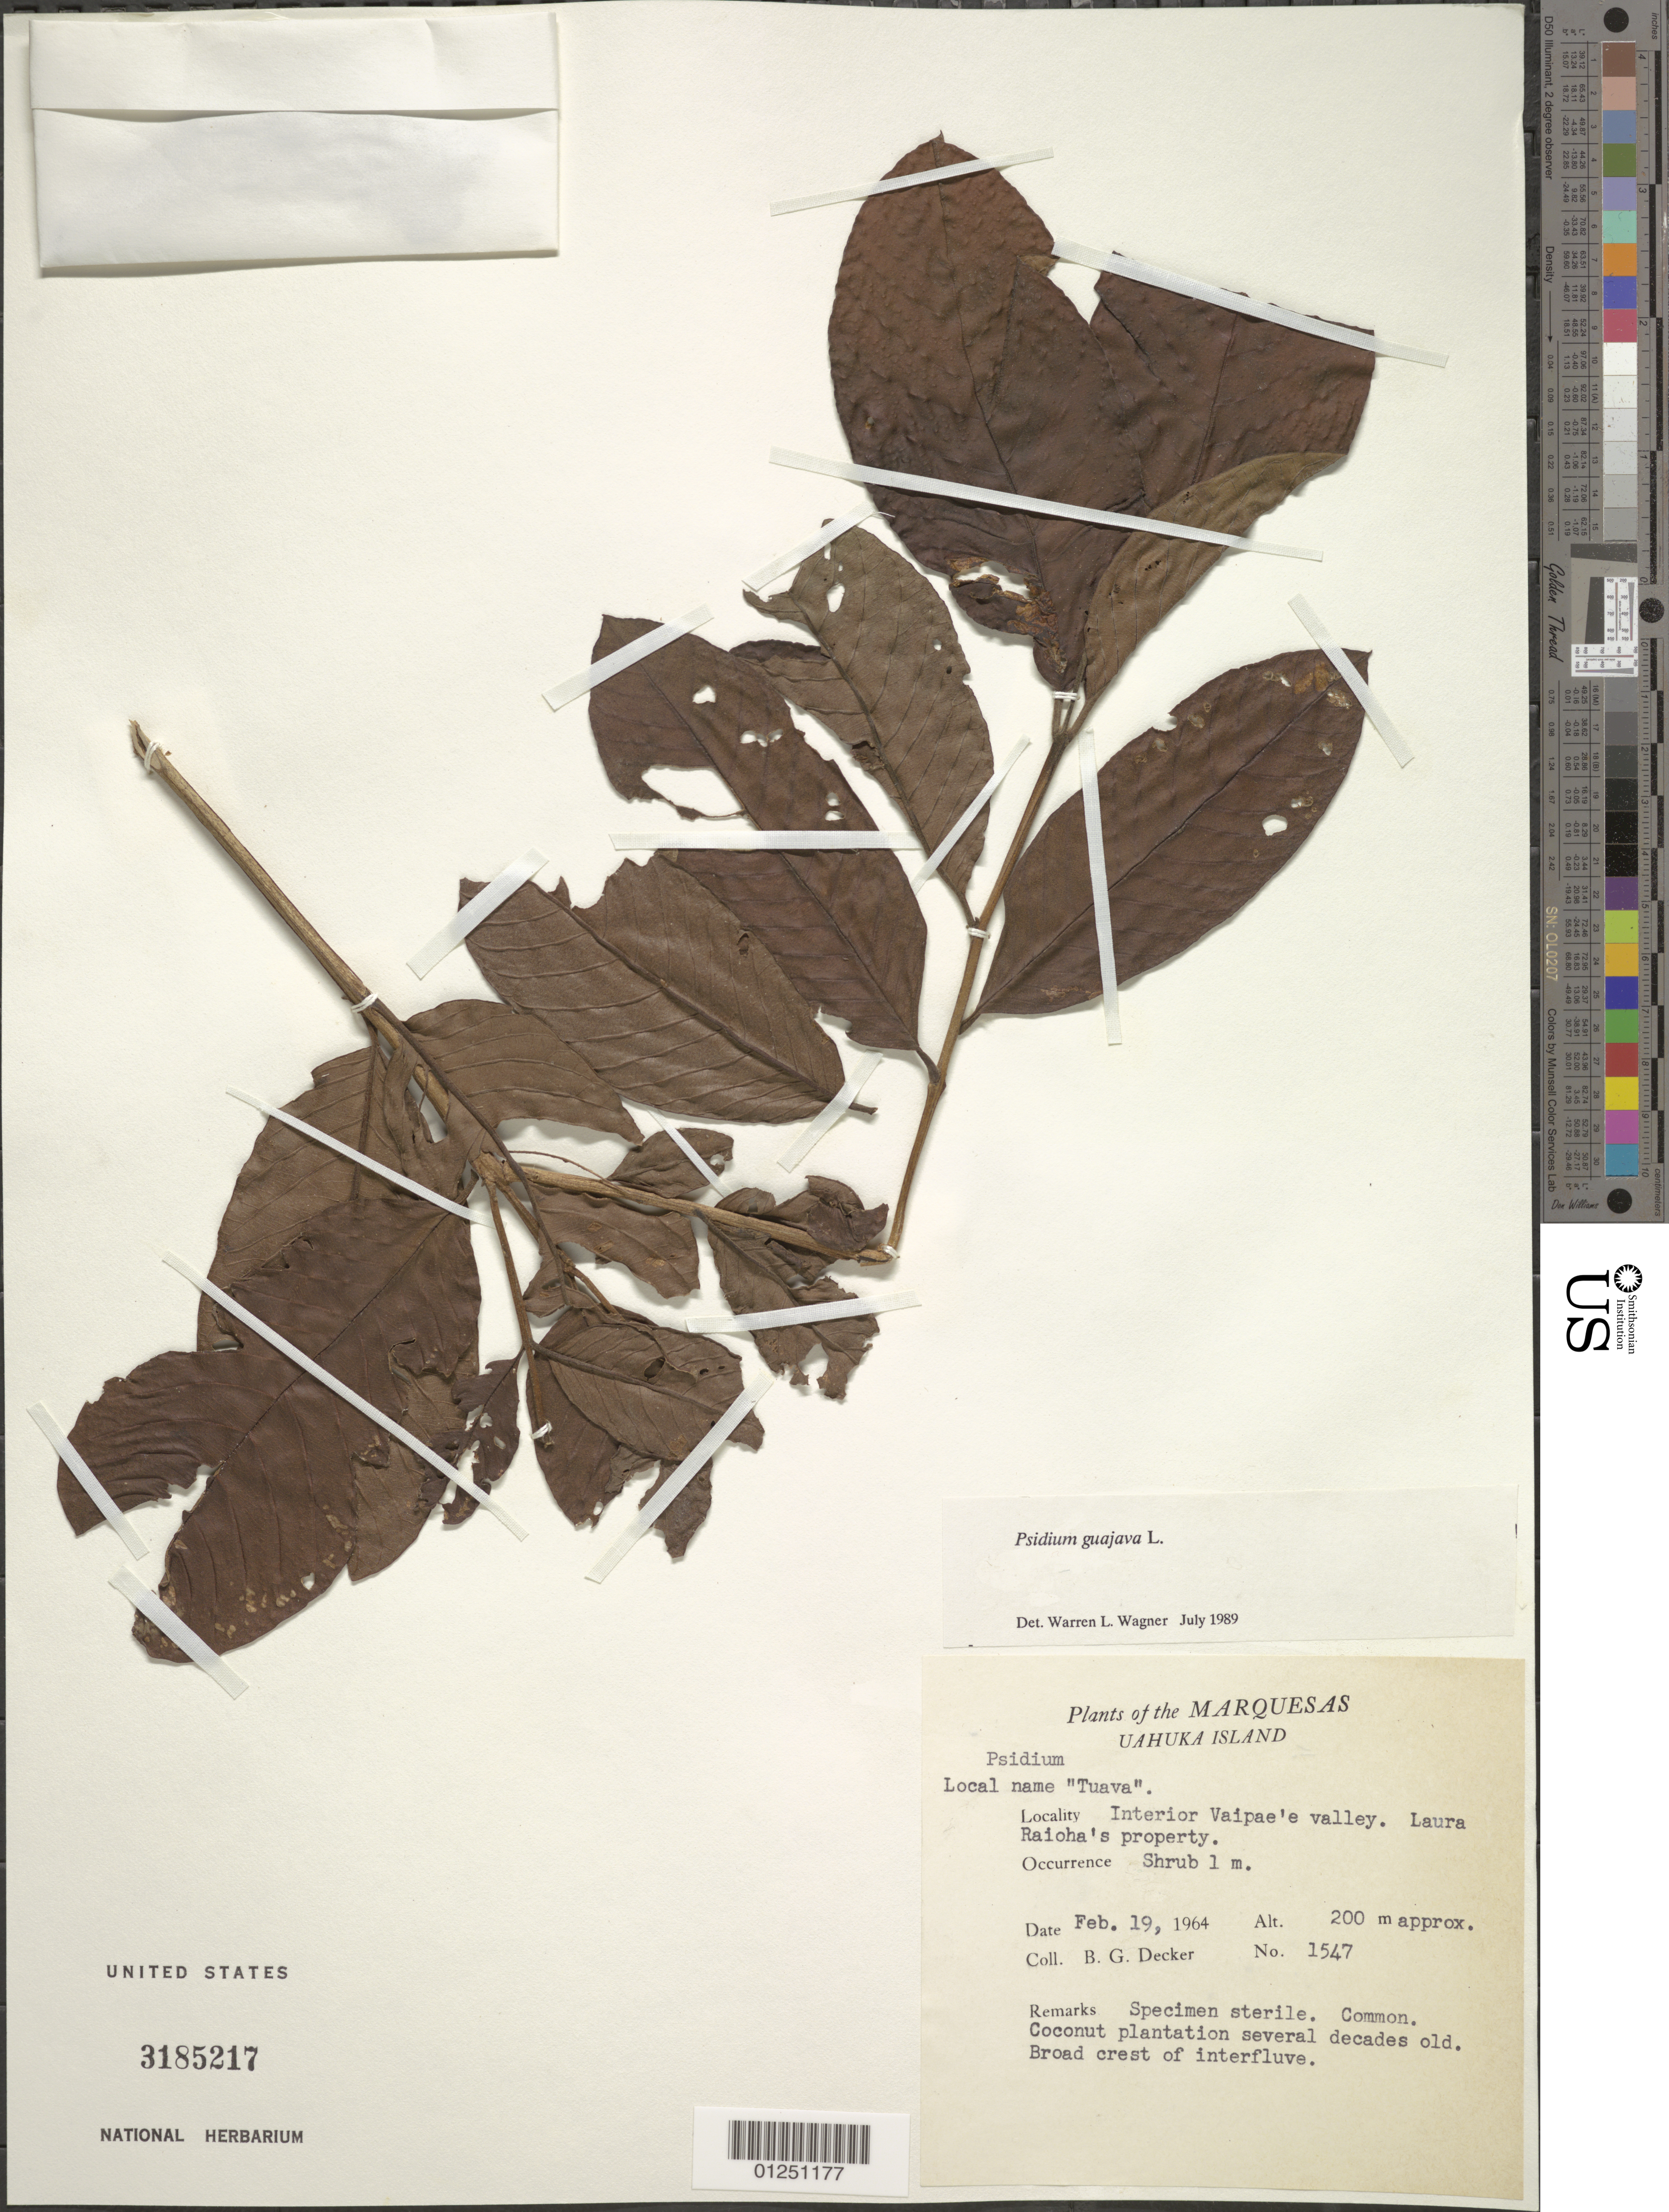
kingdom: Plantae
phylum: Tracheophyta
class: Magnoliopsida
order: Myrtales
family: Myrtaceae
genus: Psidium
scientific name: Psidium guajava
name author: L.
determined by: Wagner, W. L., (BOT), Smithsonian Institution - National Museum of Natural History (UNITED STATES)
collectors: B. G. Decker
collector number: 1547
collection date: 1964-02-19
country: French Polynesia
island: Ua Huka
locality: interior Vaipae'e Valley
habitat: coconut plantation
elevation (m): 200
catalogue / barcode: US 3185217